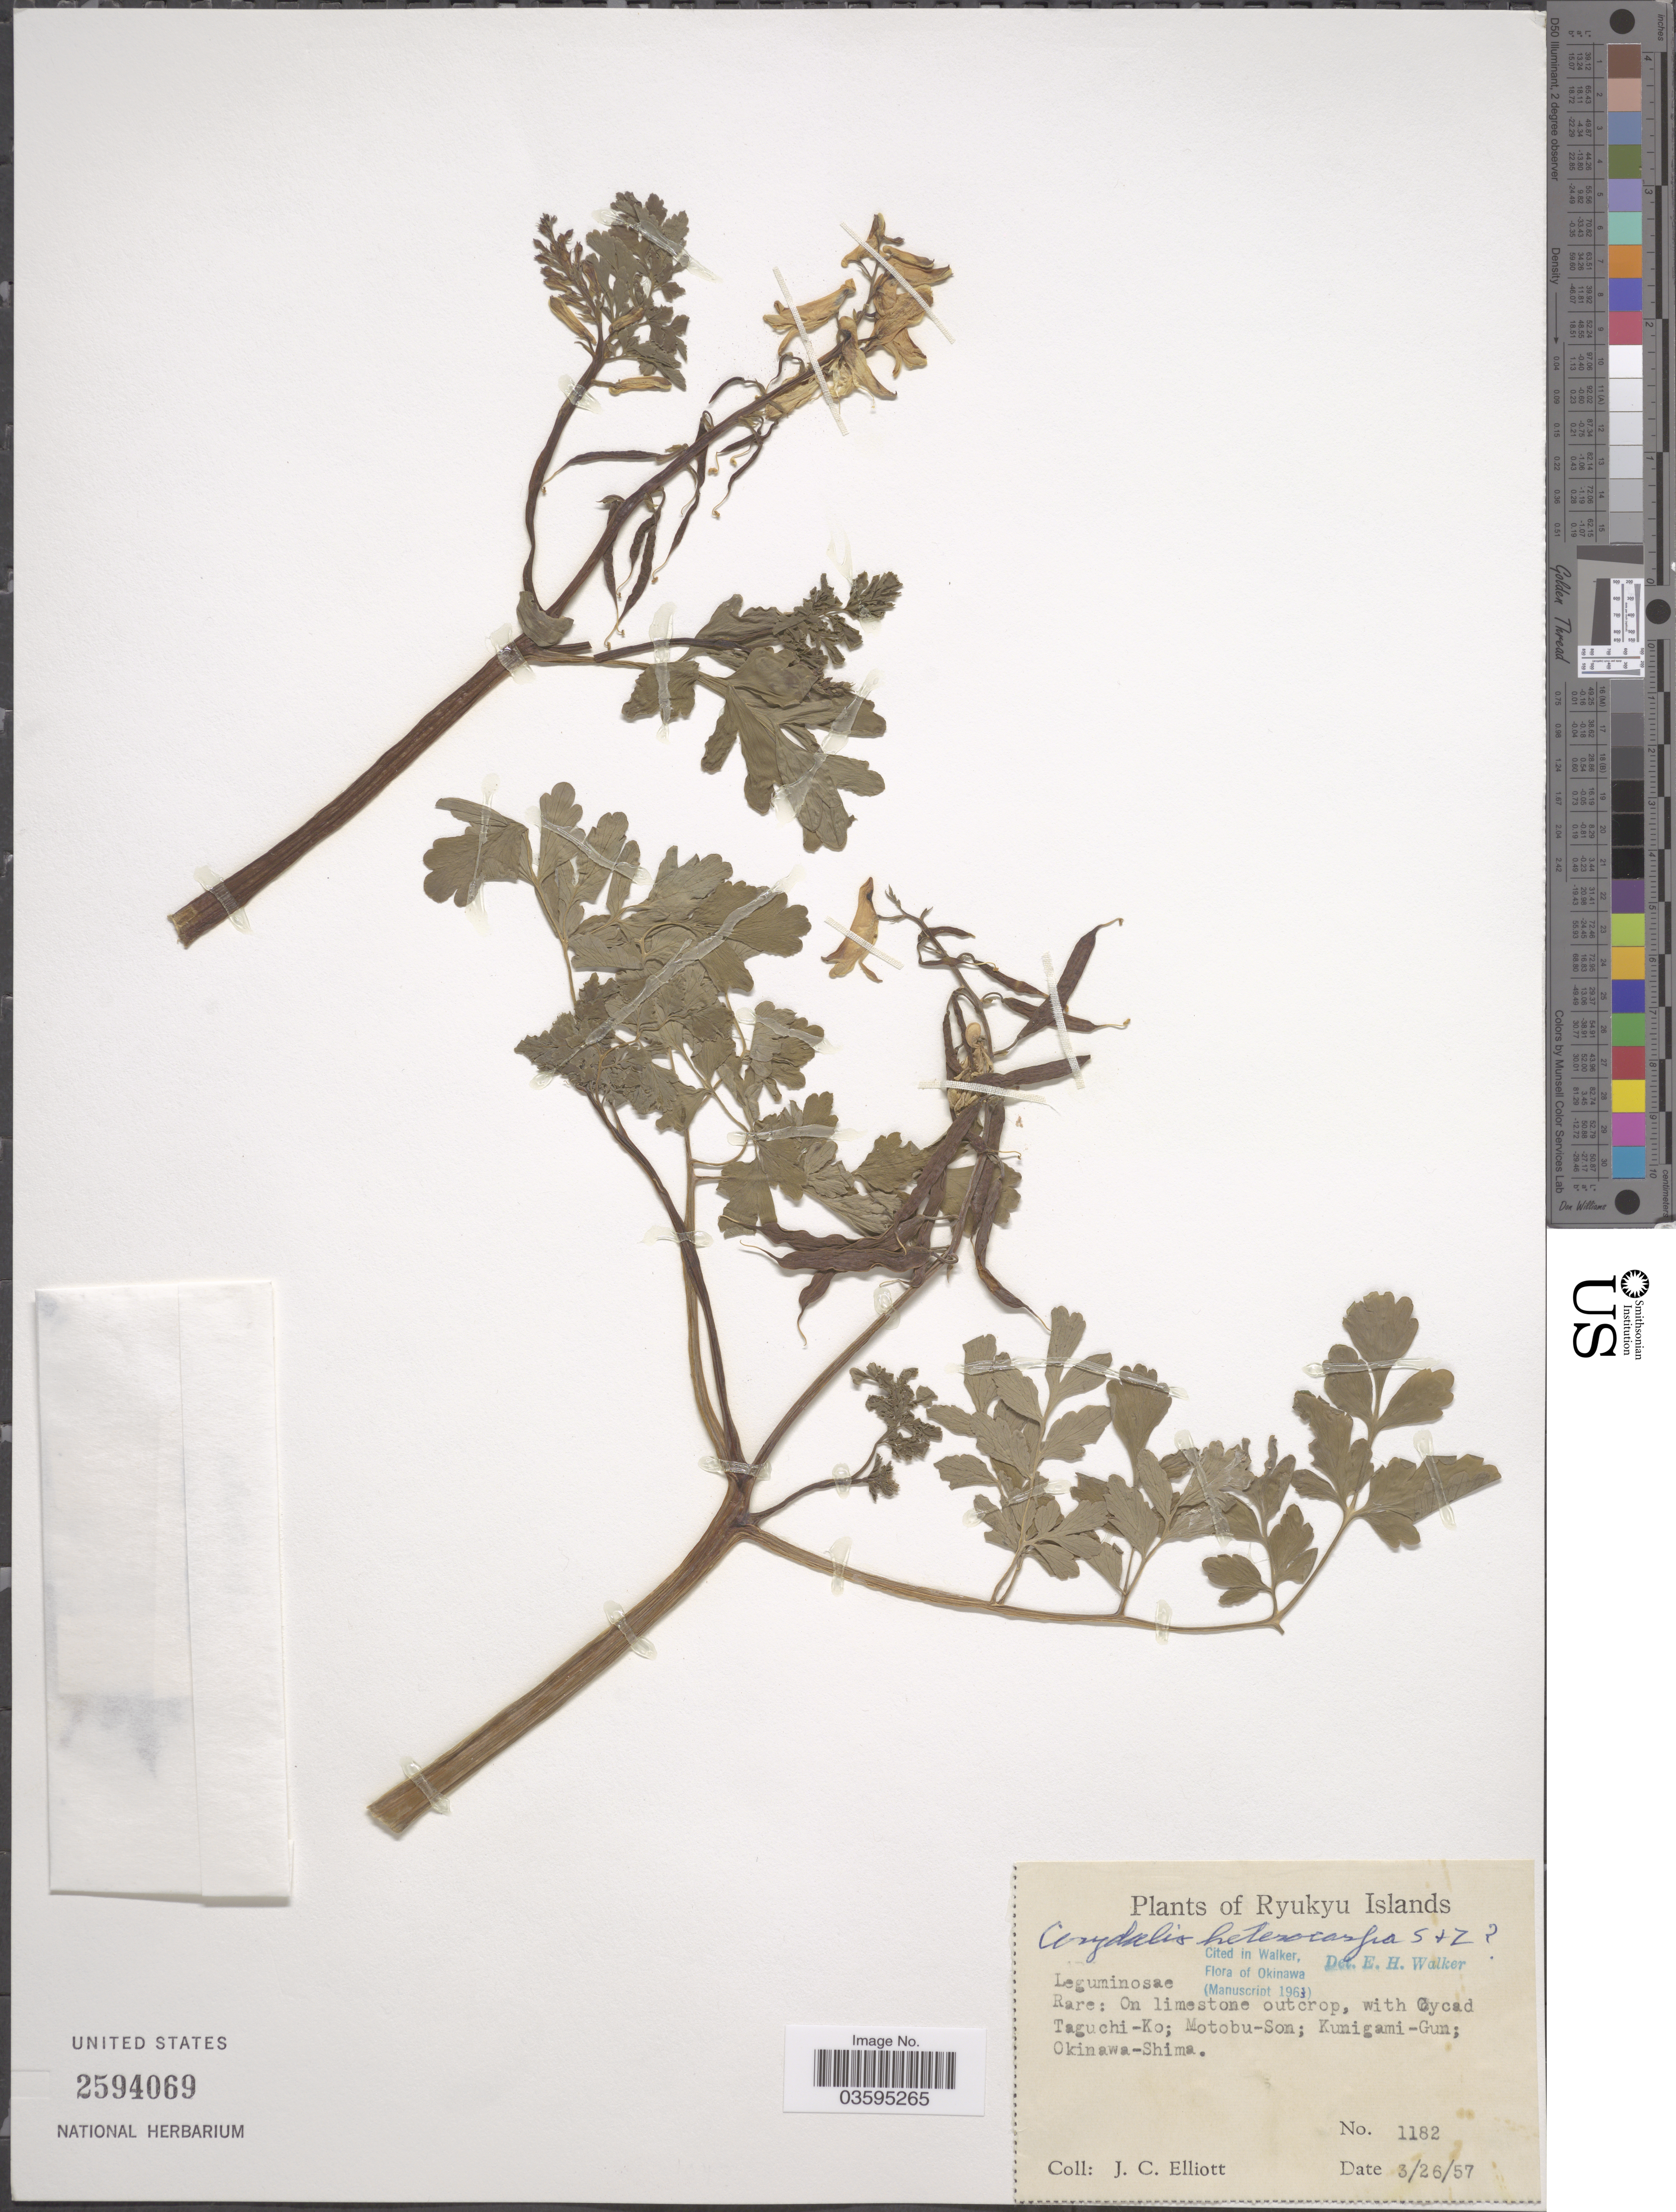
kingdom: Plantae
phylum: Tracheophyta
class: Magnoliopsida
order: Ranunculales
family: Papaveraceae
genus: Corydalis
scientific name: Corydalis heterocarpa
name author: Siebold & Zucc.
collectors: J. C. Elliott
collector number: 1182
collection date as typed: Transcribed d/m/y: 26/3/57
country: Japan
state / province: Okinawa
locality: Ryukyu Islands. With [unsure placement] Oycad [unsure placement] Taguchi-Ko [unsure placement]; Motobu-Son; Kunigami-Gun; Okinawa-Shima.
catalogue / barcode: US 2594069